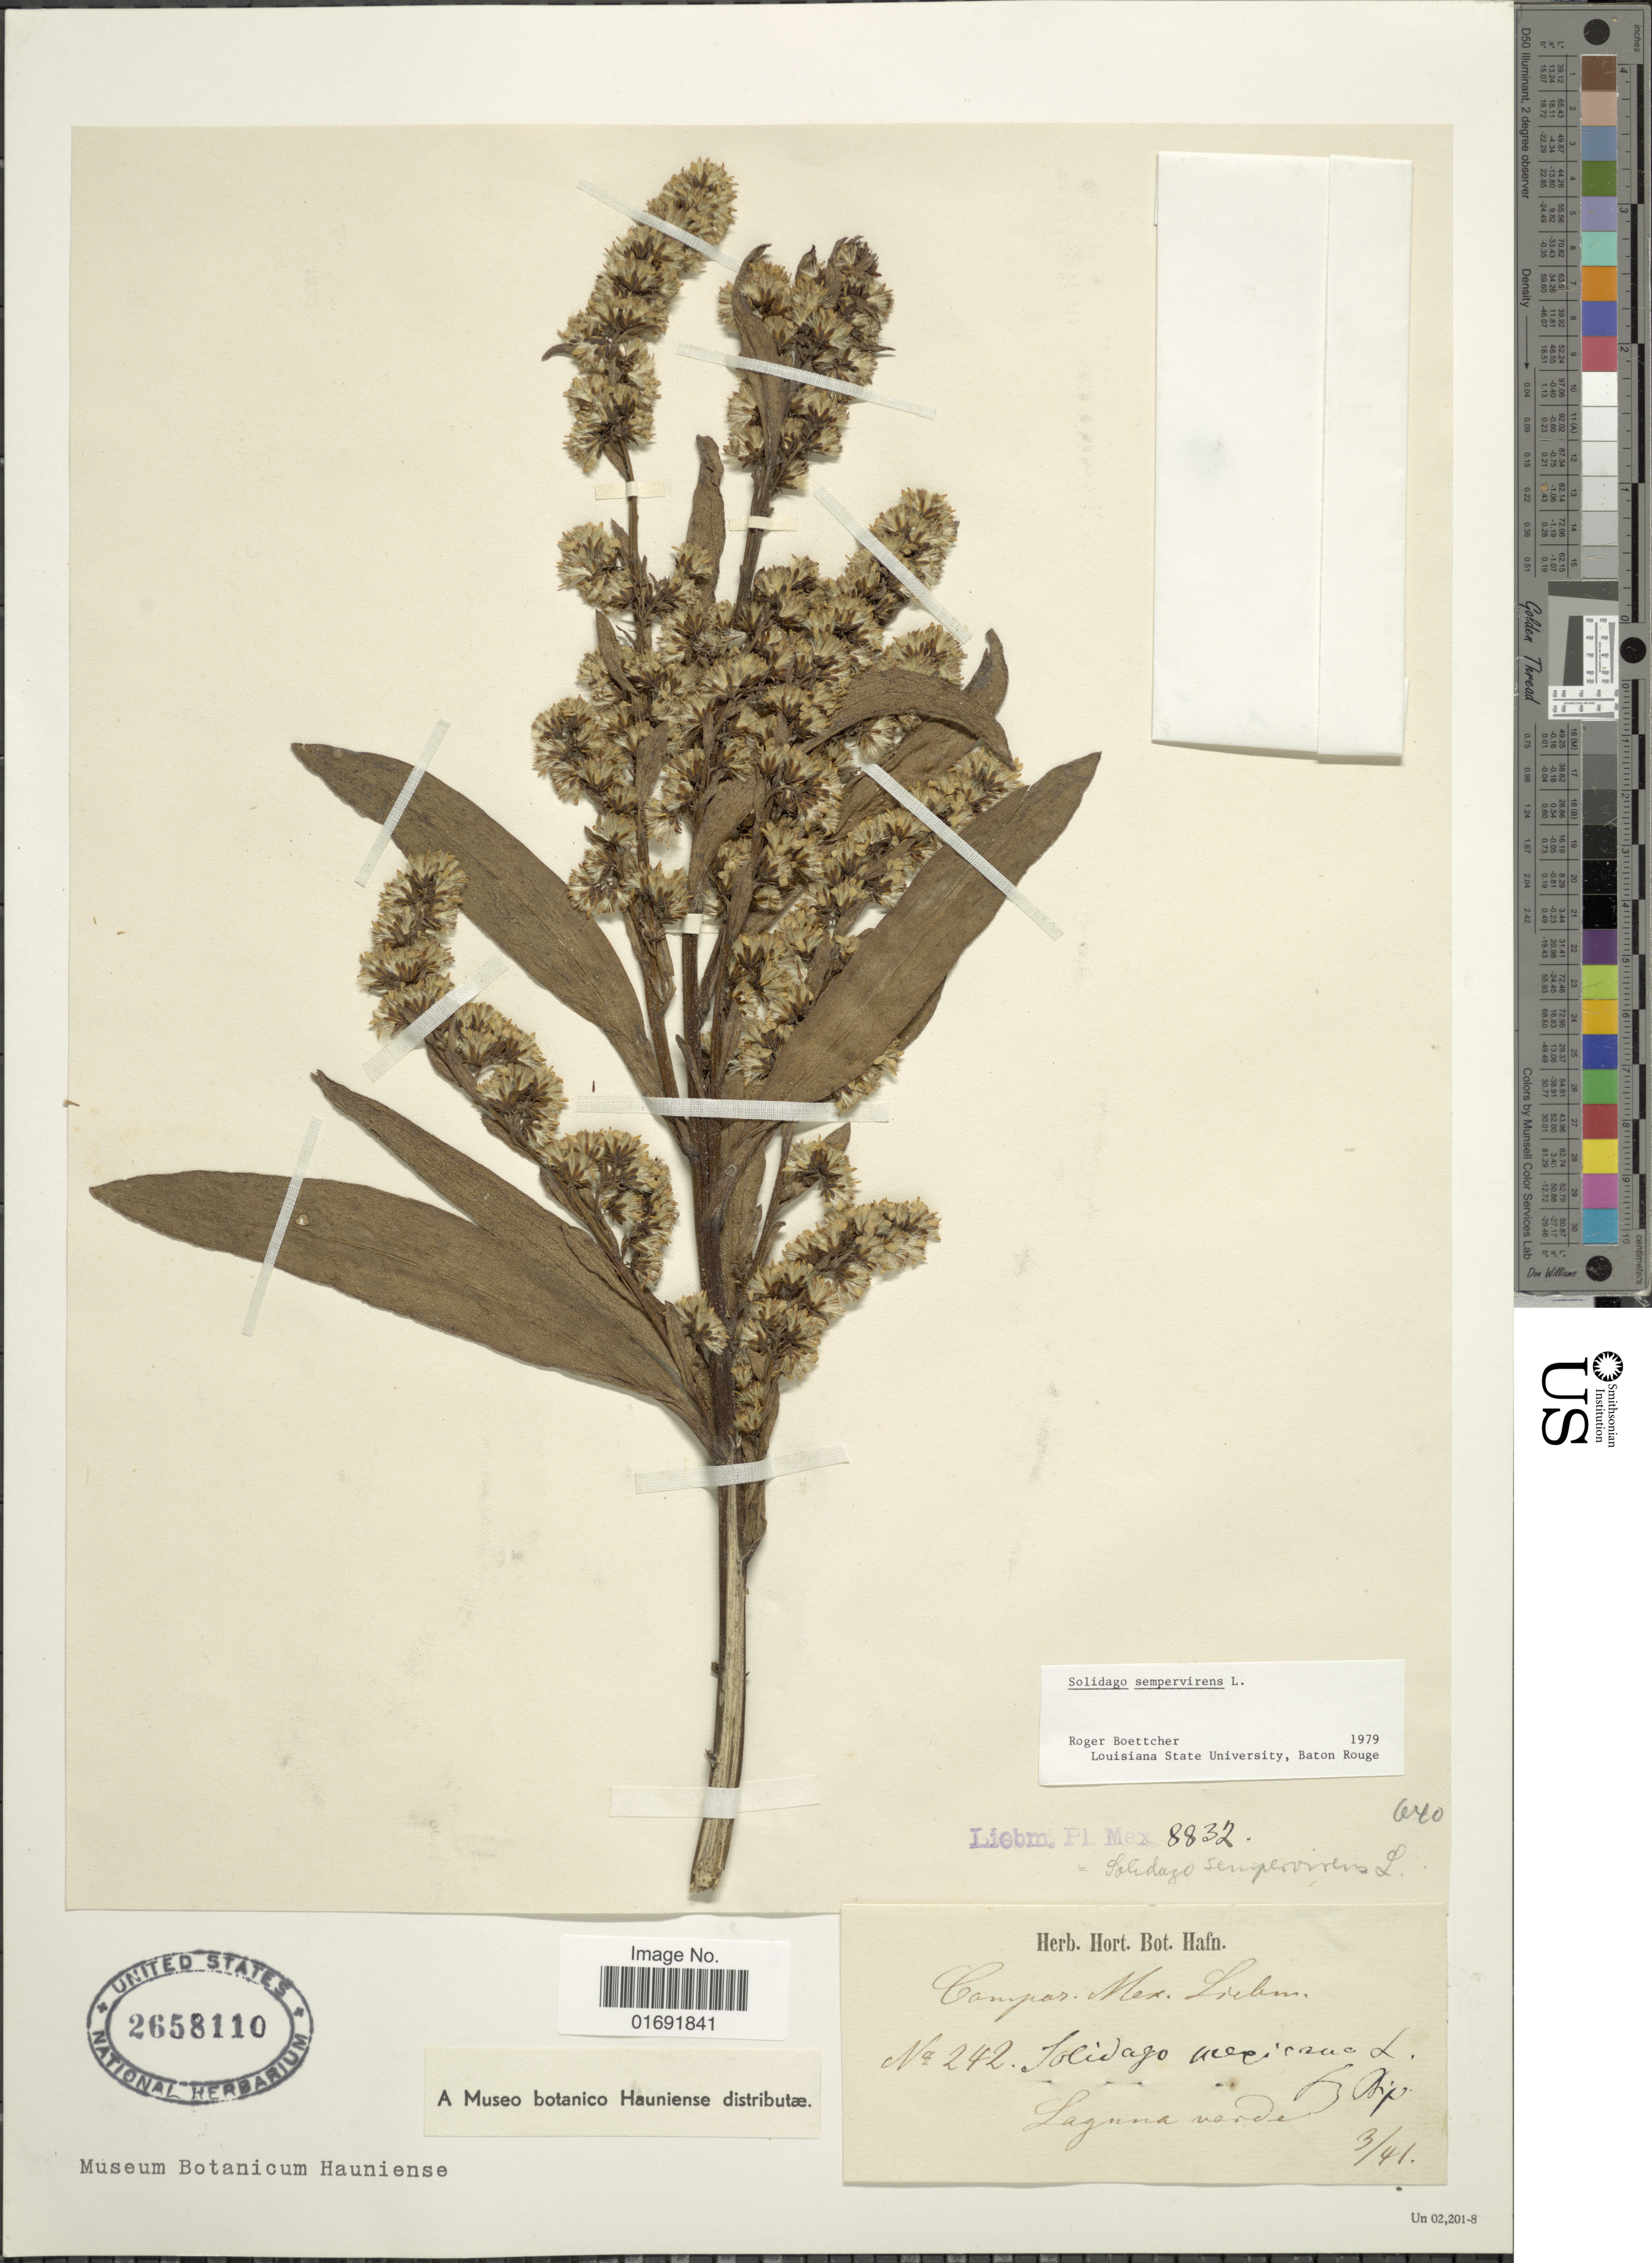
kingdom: Plantae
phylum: Tracheophyta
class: Magnoliopsida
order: Asterales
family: Asteraceae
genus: Solidago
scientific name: Solidago sempervirens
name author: L.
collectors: Liebmann, --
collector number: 8832/242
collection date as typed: Transcribed d/m/y: /3/41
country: Mexico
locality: Laguna Verde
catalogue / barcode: US 2658110